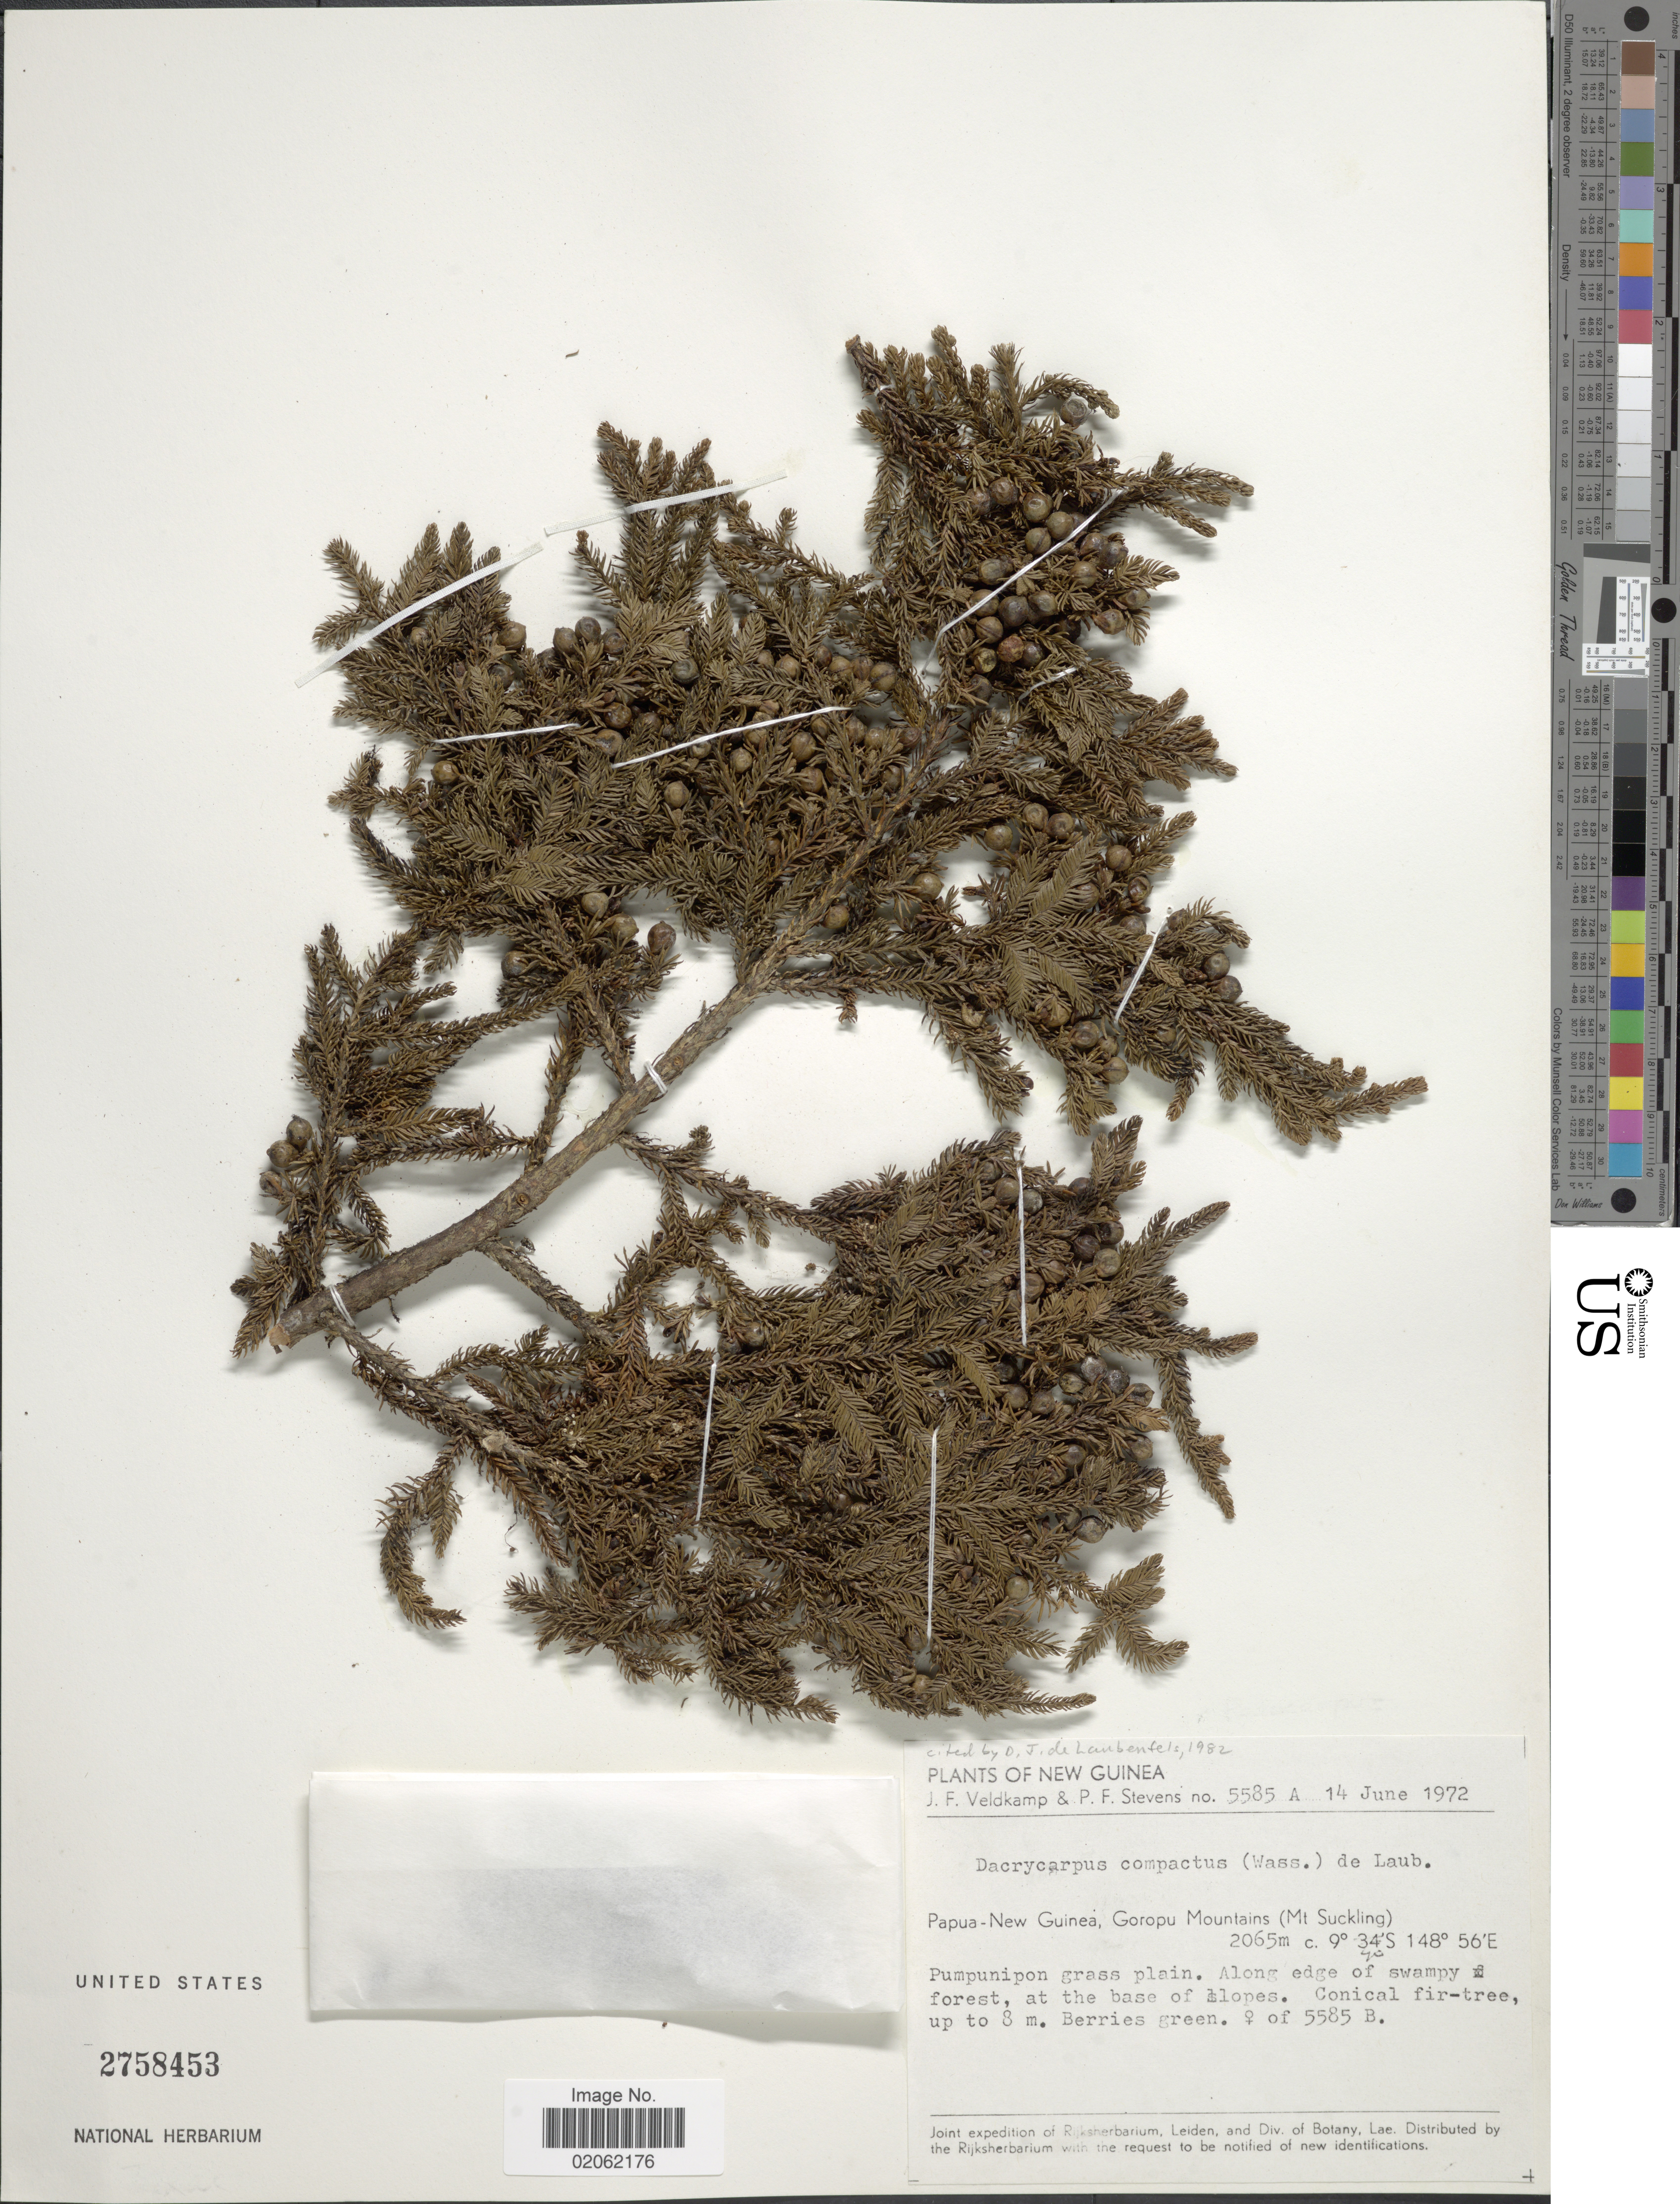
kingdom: Plantae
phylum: Tracheophyta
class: Pinopsida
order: Pinales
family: Podocarpaceae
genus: Dacrycarpus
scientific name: Dacrycarpus compactus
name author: (Wasscher) de Laub.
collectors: J. F. Veldkamp & P. F. Stevens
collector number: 5585A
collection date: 1972-06-14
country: Papua New Guinea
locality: Goropu Mountains (Mt Suckling).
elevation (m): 2065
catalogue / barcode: US 2758453